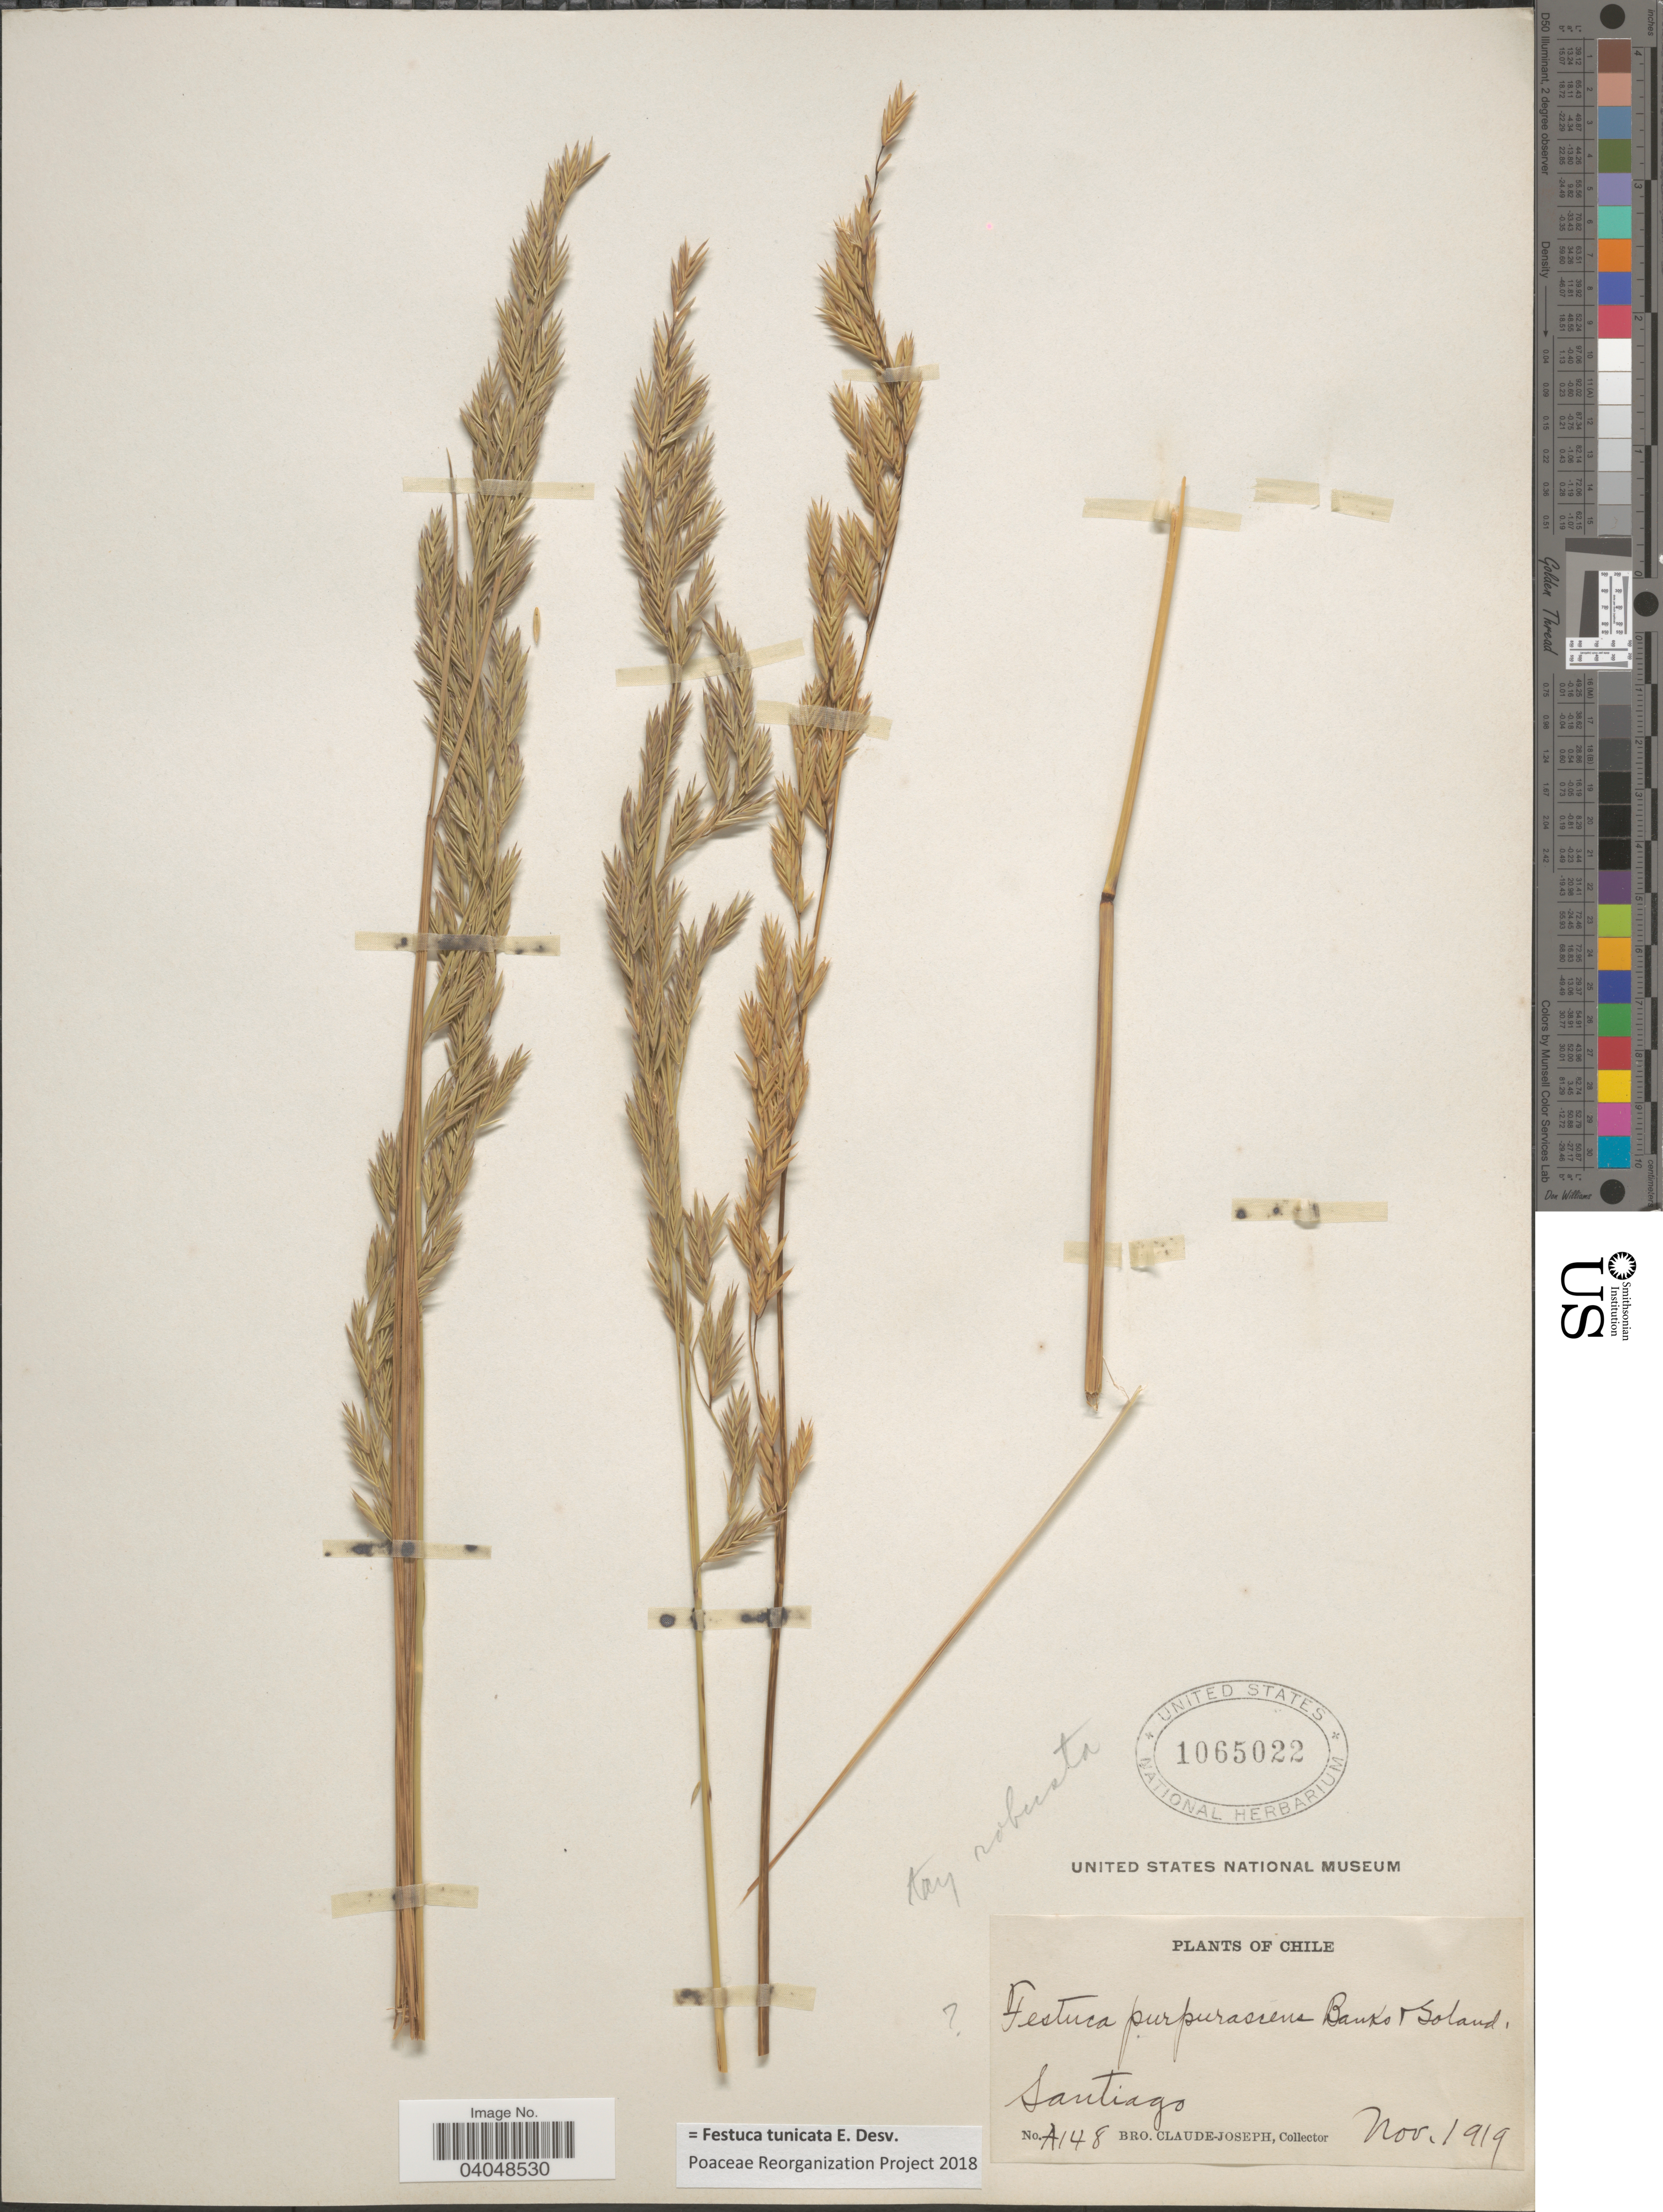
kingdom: Plantae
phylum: Tracheophyta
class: Liliopsida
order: Poales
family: Poaceae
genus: Festuca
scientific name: Festuca tunicata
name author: É. Desv.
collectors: Bro. Claude-Joseph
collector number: A148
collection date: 1919-11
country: Chile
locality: Santiago.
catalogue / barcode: US 1065022